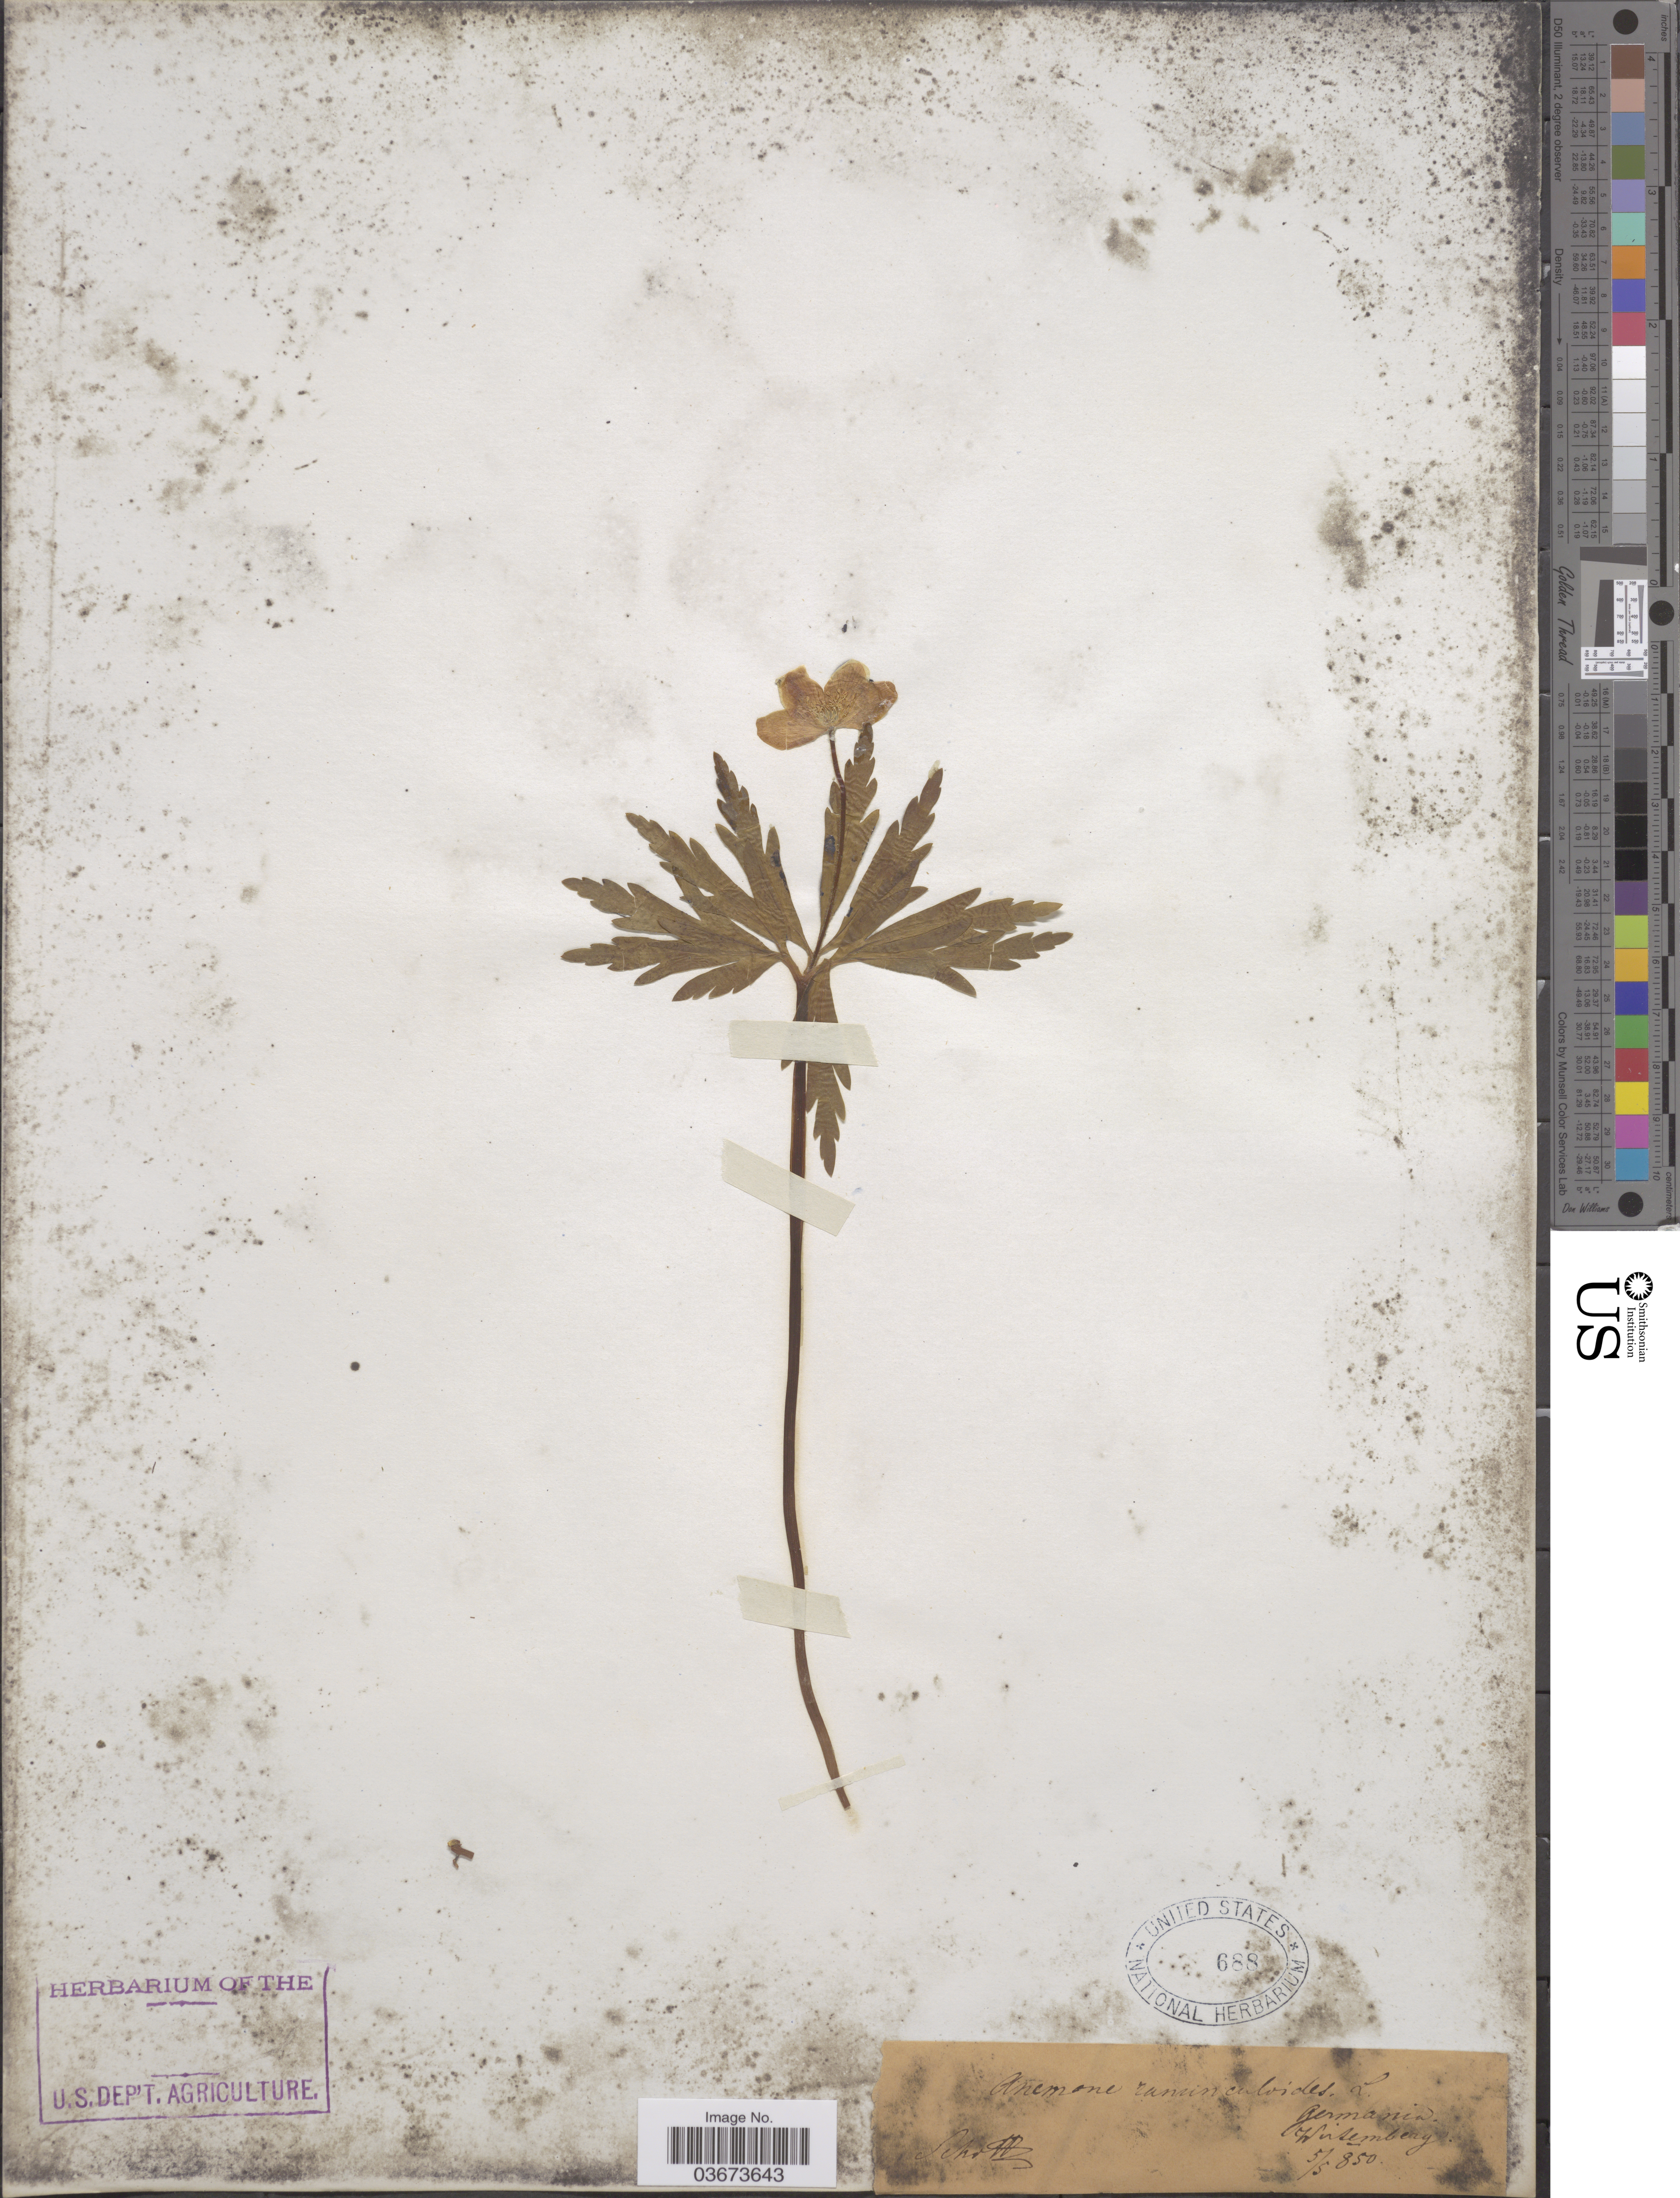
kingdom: Plantae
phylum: Tracheophyta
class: Magnoliopsida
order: Ranunculales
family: Ranunculaceae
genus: Anemone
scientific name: Anemone ranunculoides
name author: L.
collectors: -. Schottz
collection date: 1850-05-05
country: Germany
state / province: Baden-Württemberg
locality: Germania. Wirtemberg.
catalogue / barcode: US 688